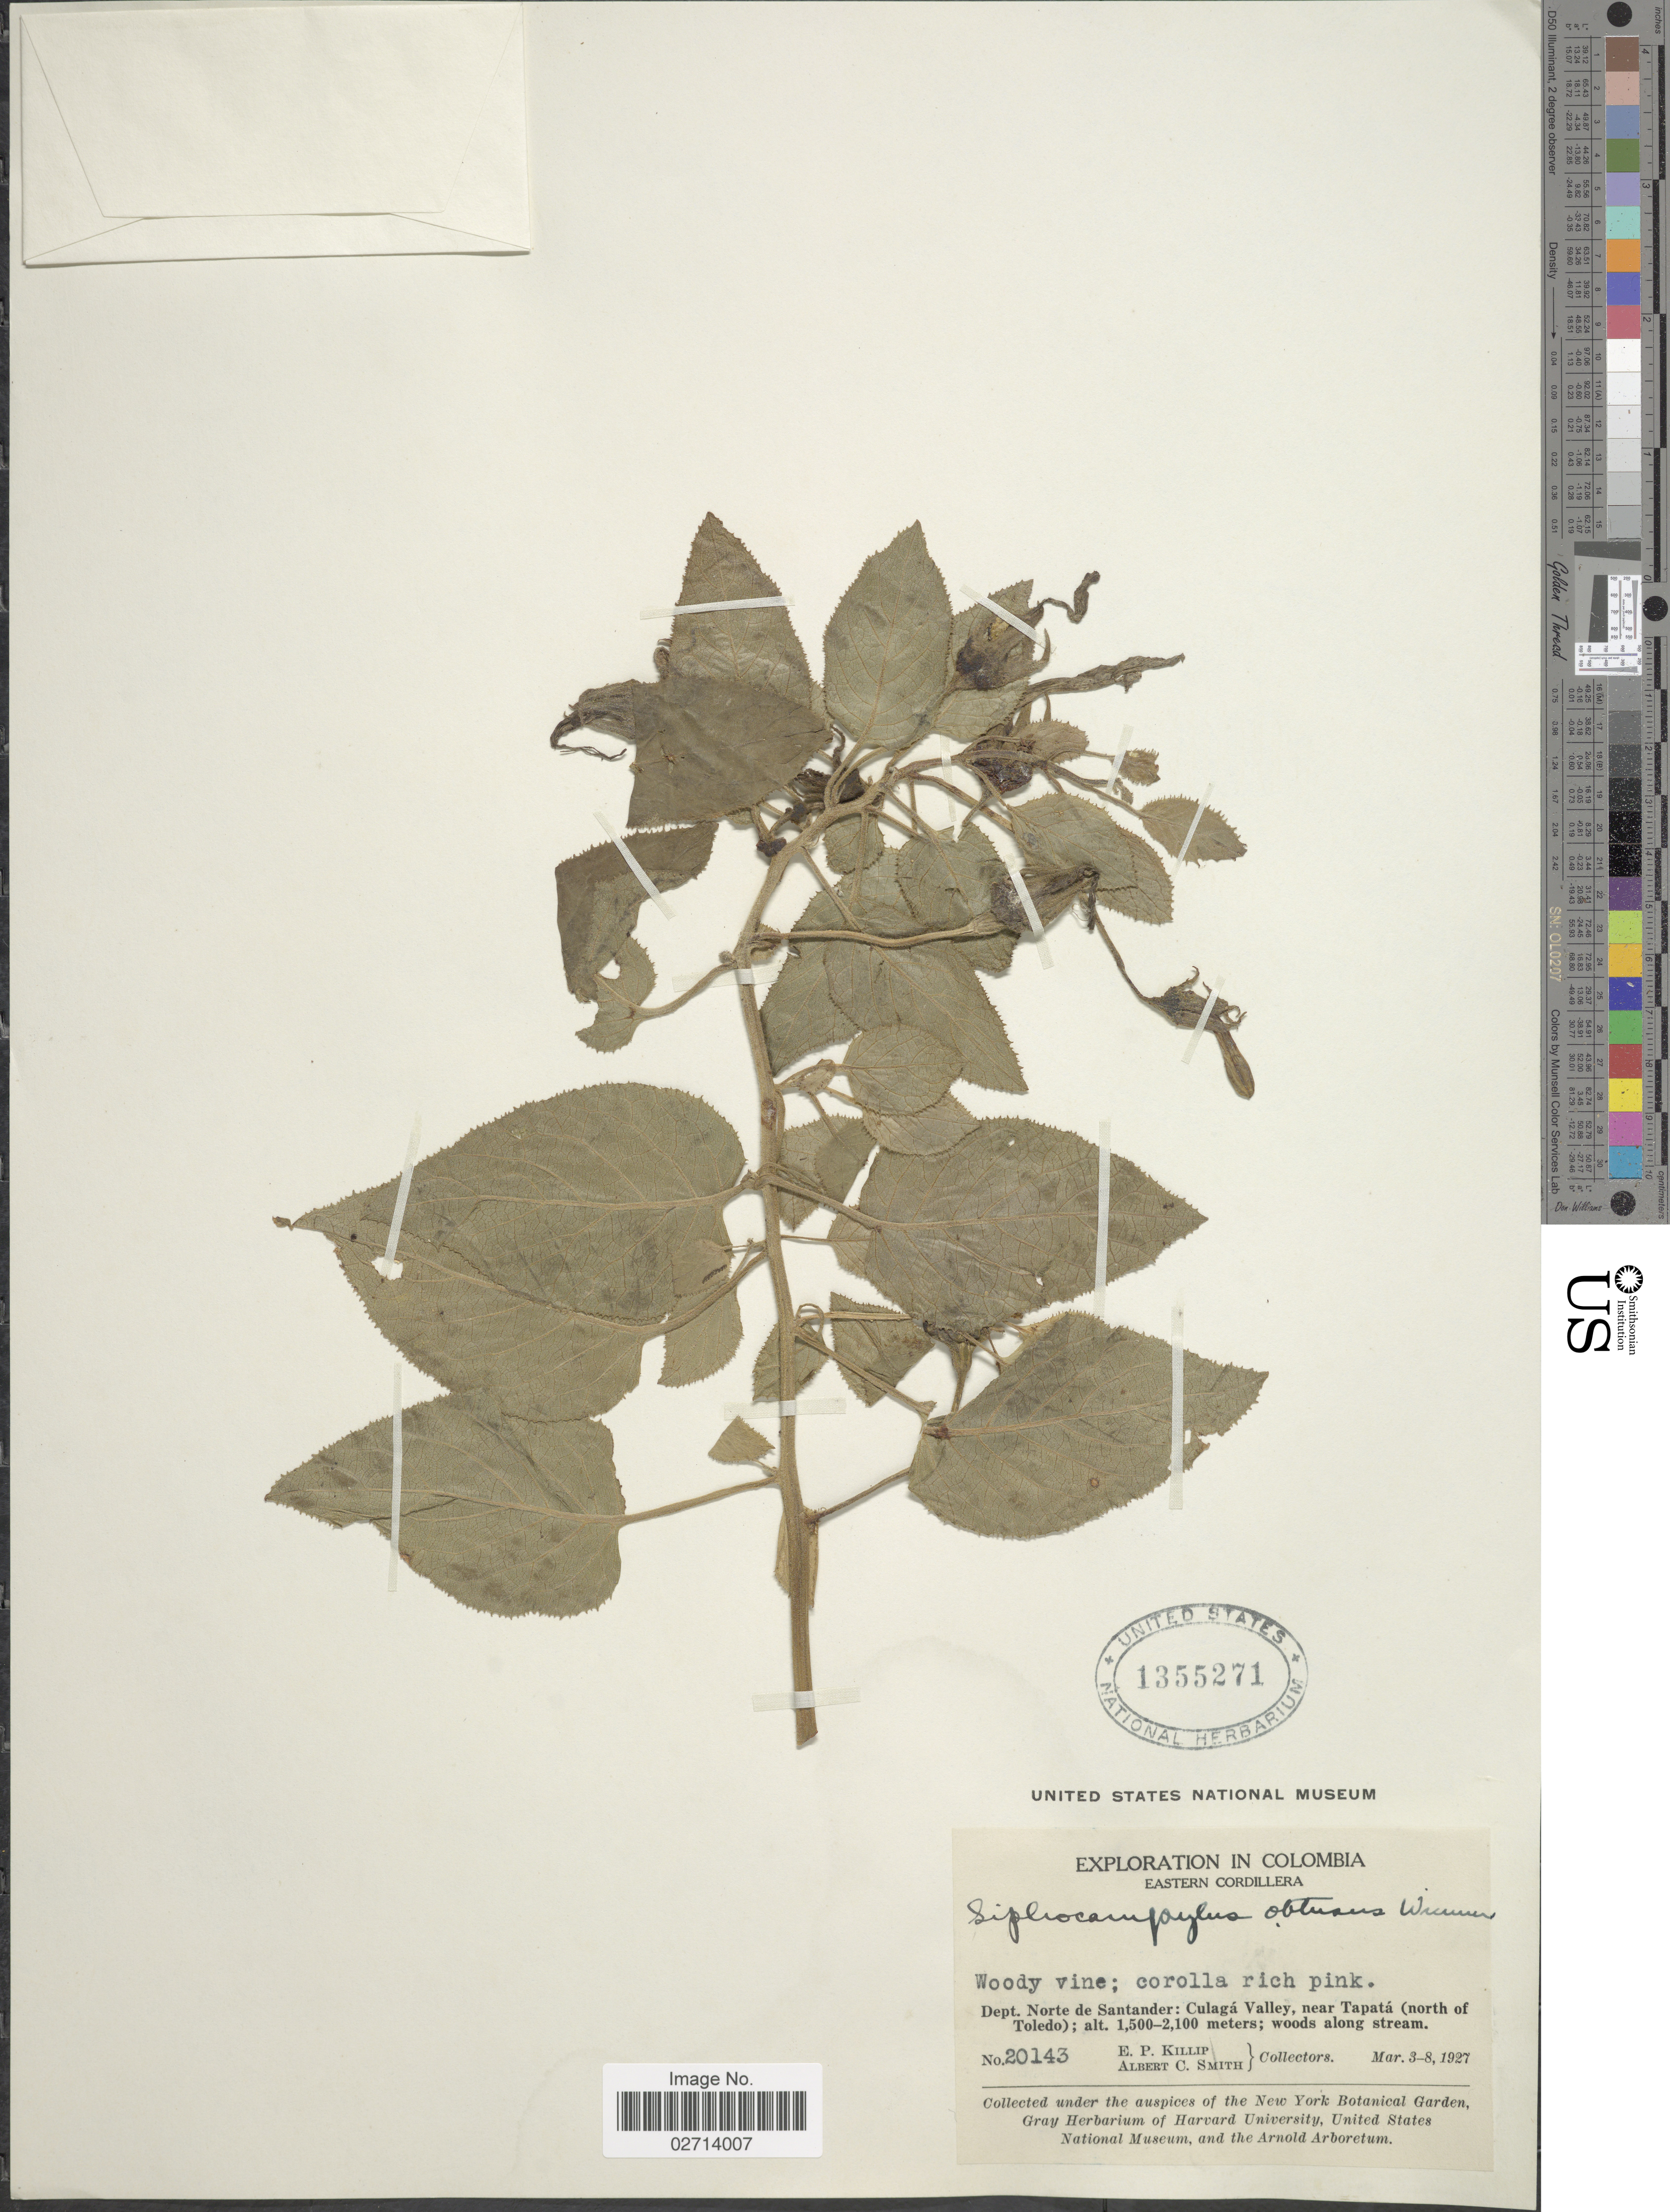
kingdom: Plantae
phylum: Tracheophyta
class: Magnoliopsida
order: Asterales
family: Campanulaceae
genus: Siphocampylus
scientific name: Siphocampylus obtusus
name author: E. Wimm.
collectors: E. P. Killip & A. C. Smith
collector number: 20143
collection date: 1927-03-03/1927-03-08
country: Colombia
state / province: Norte de Santander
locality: Eastern Cordillera. Dept. Norte de Santander: Culagá Valley, near Tapatá (north of Toledo)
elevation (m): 1500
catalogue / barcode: US 1355271